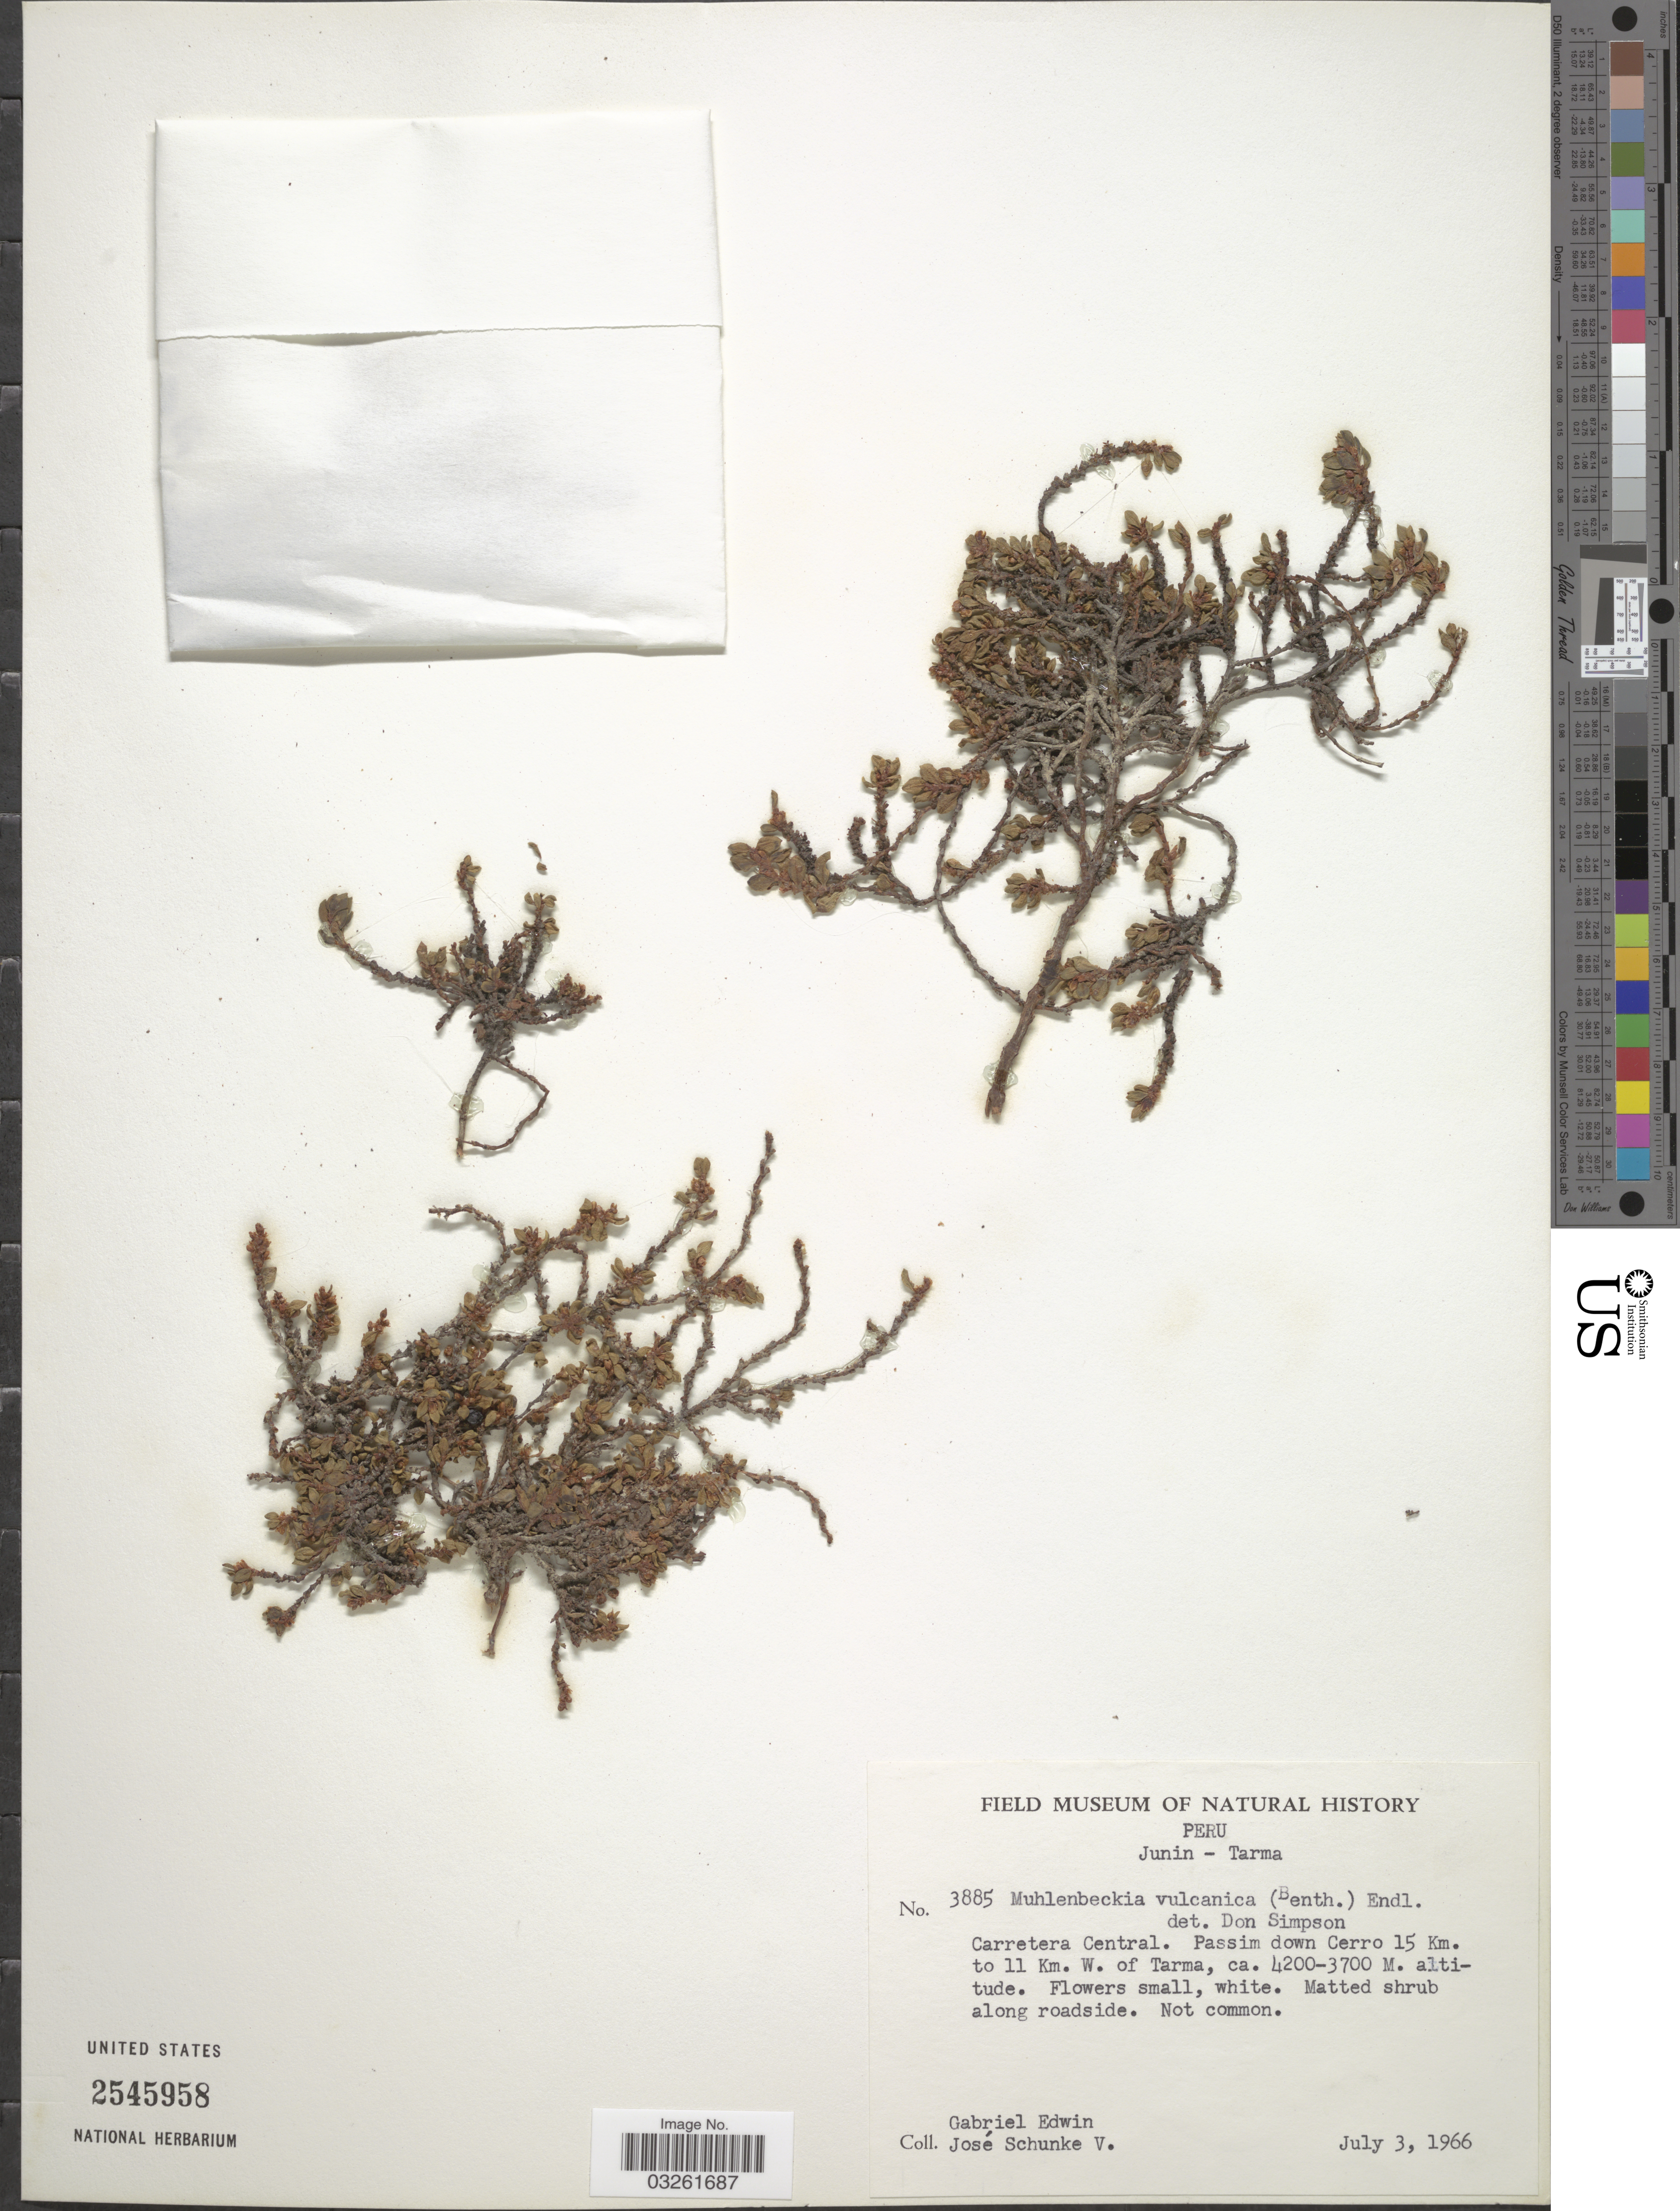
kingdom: Plantae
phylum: Tracheophyta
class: Magnoliopsida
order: Caryophyllales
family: Polygonaceae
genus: Muehlenbeckia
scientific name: Muehlenbeckia volcanica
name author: (Benth.) Endl.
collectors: G. Edwin & J. Schunke Vigo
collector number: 3885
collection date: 1966-07-03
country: Peru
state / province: Junín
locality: Junin-Tarma. Carretera Central. Passim down Cerro 15 Km. to 11 Km. W. of Tarma.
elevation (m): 3700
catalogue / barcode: US 2545958